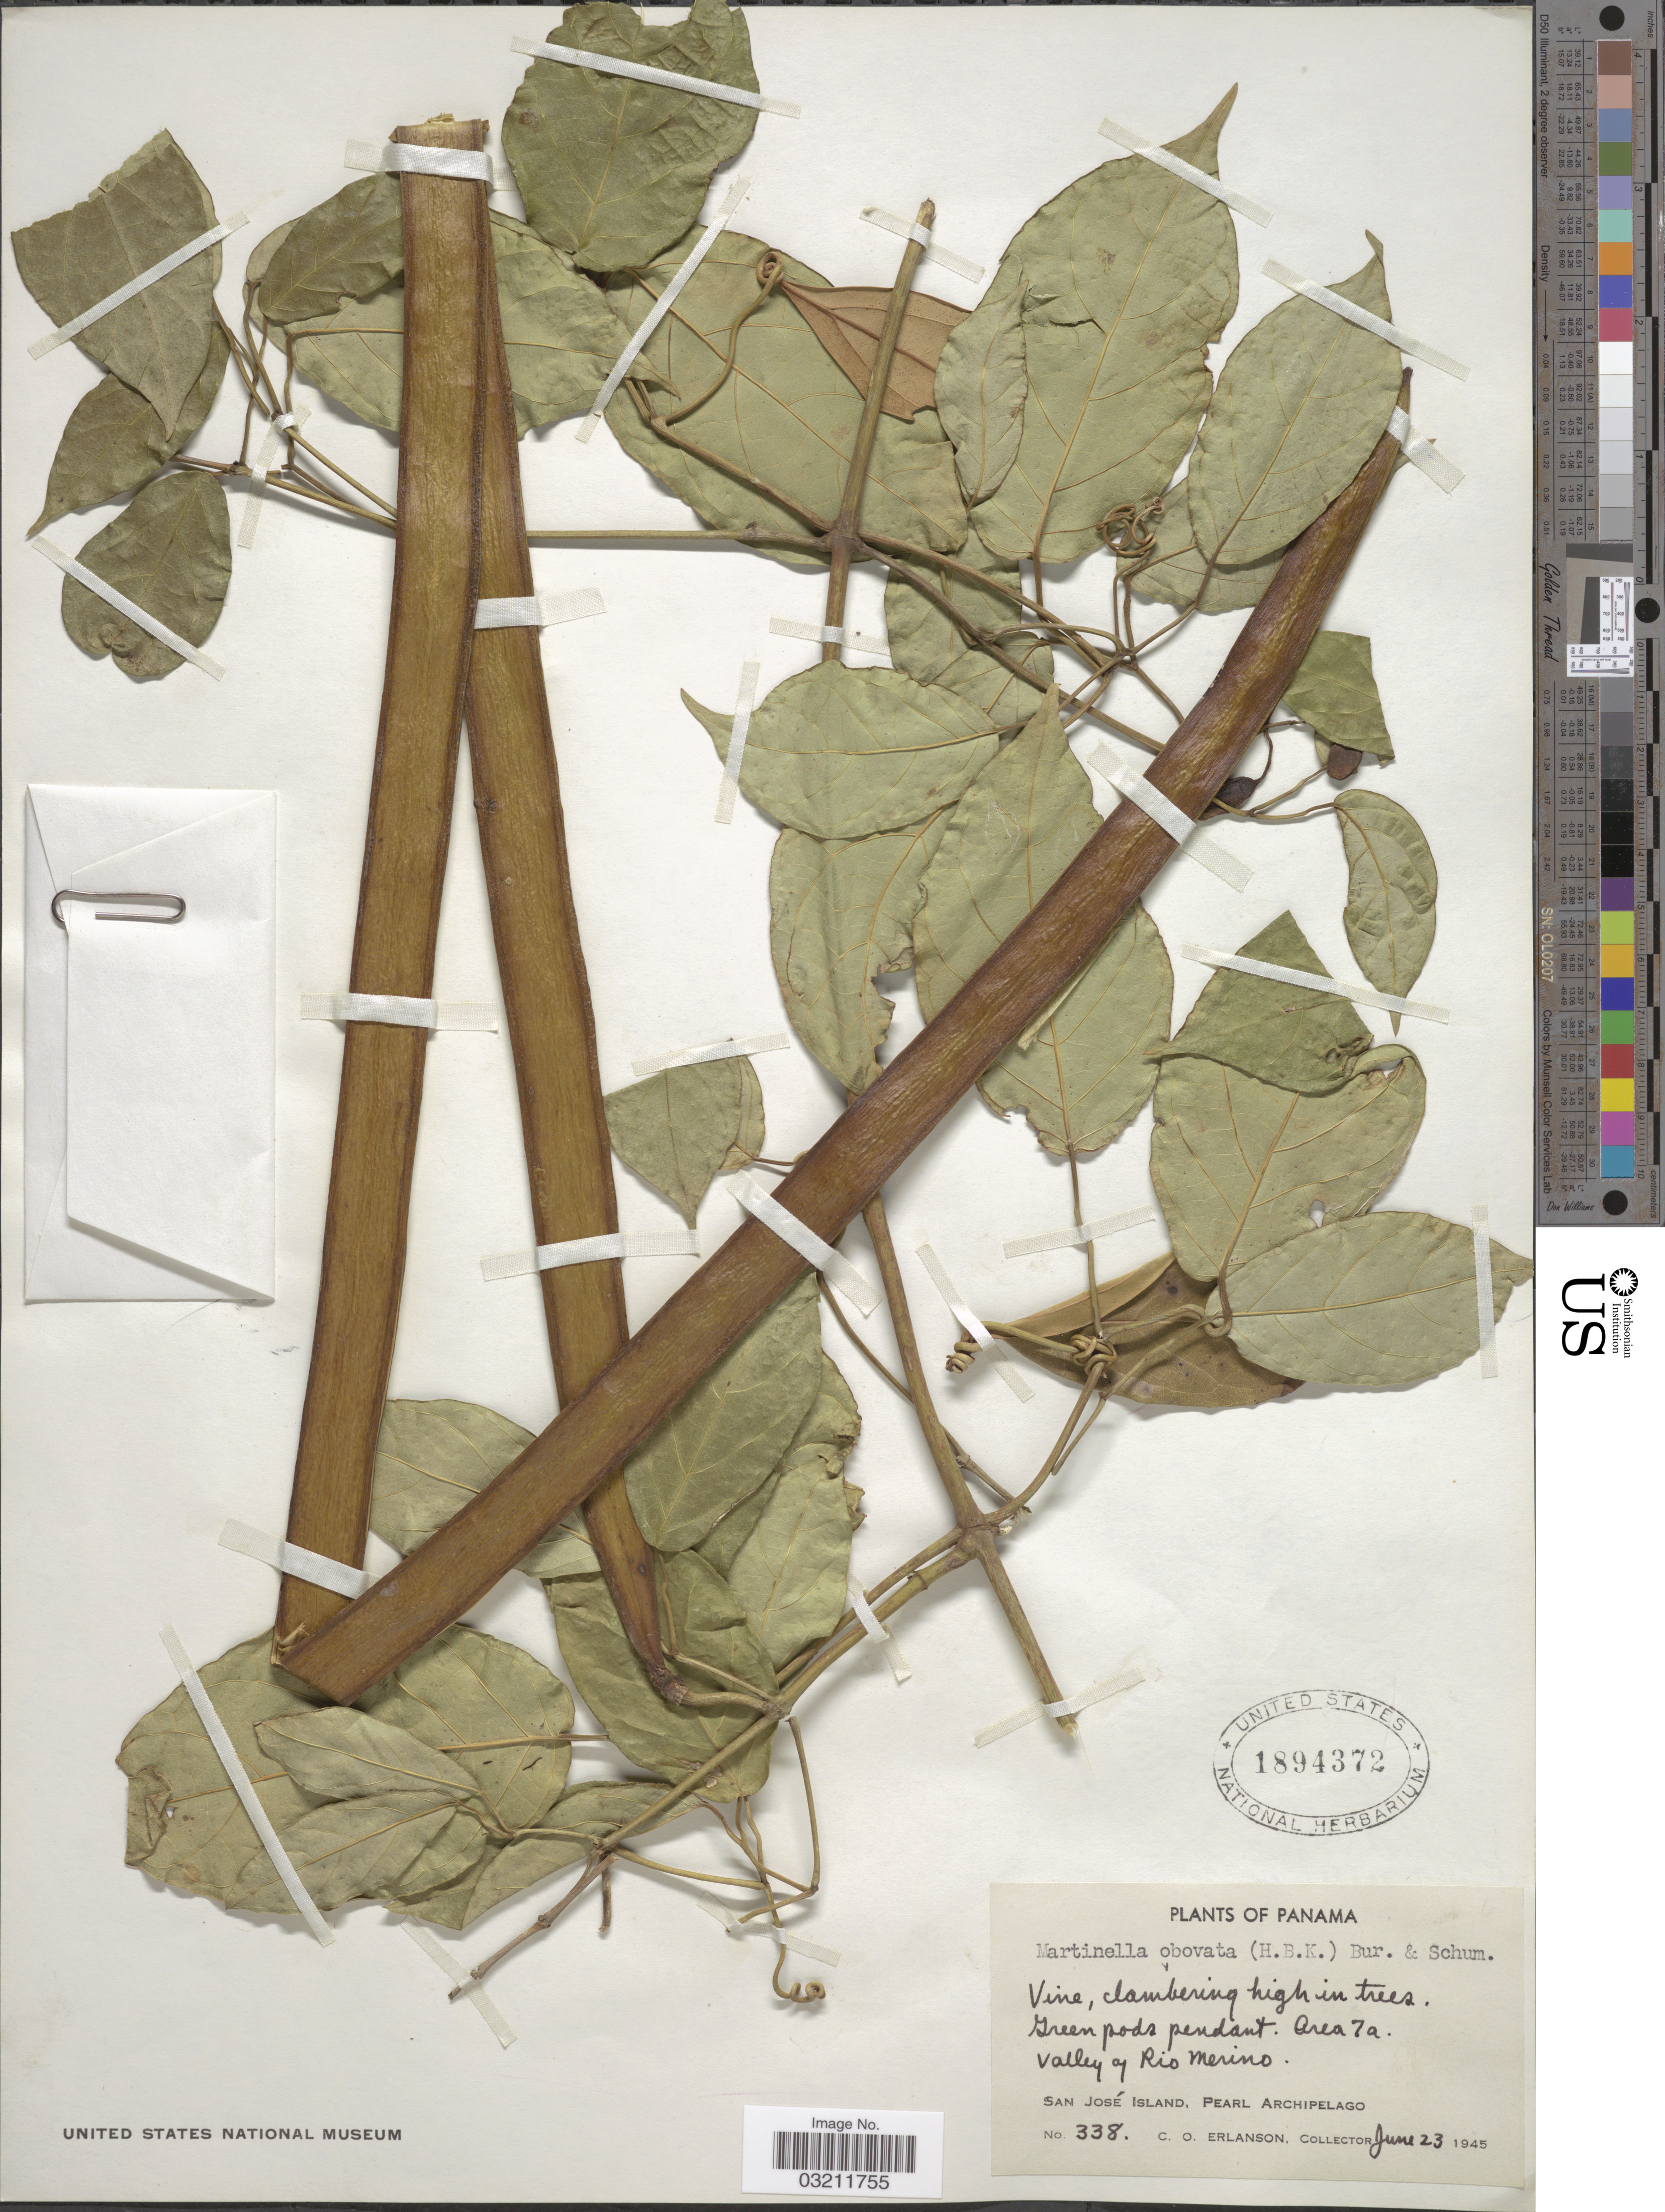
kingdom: Plantae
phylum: Tracheophyta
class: Magnoliopsida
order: Lamiales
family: Bignoniaceae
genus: Martinella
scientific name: Martinella obovata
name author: (Kunth) Bureau & K. Schum.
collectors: C. O. Erlanson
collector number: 338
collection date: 1945-06-23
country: Panama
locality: Area 7a. Valley of Rio Merino. San José Island, Pearl Archipelago.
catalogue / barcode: US 1894372